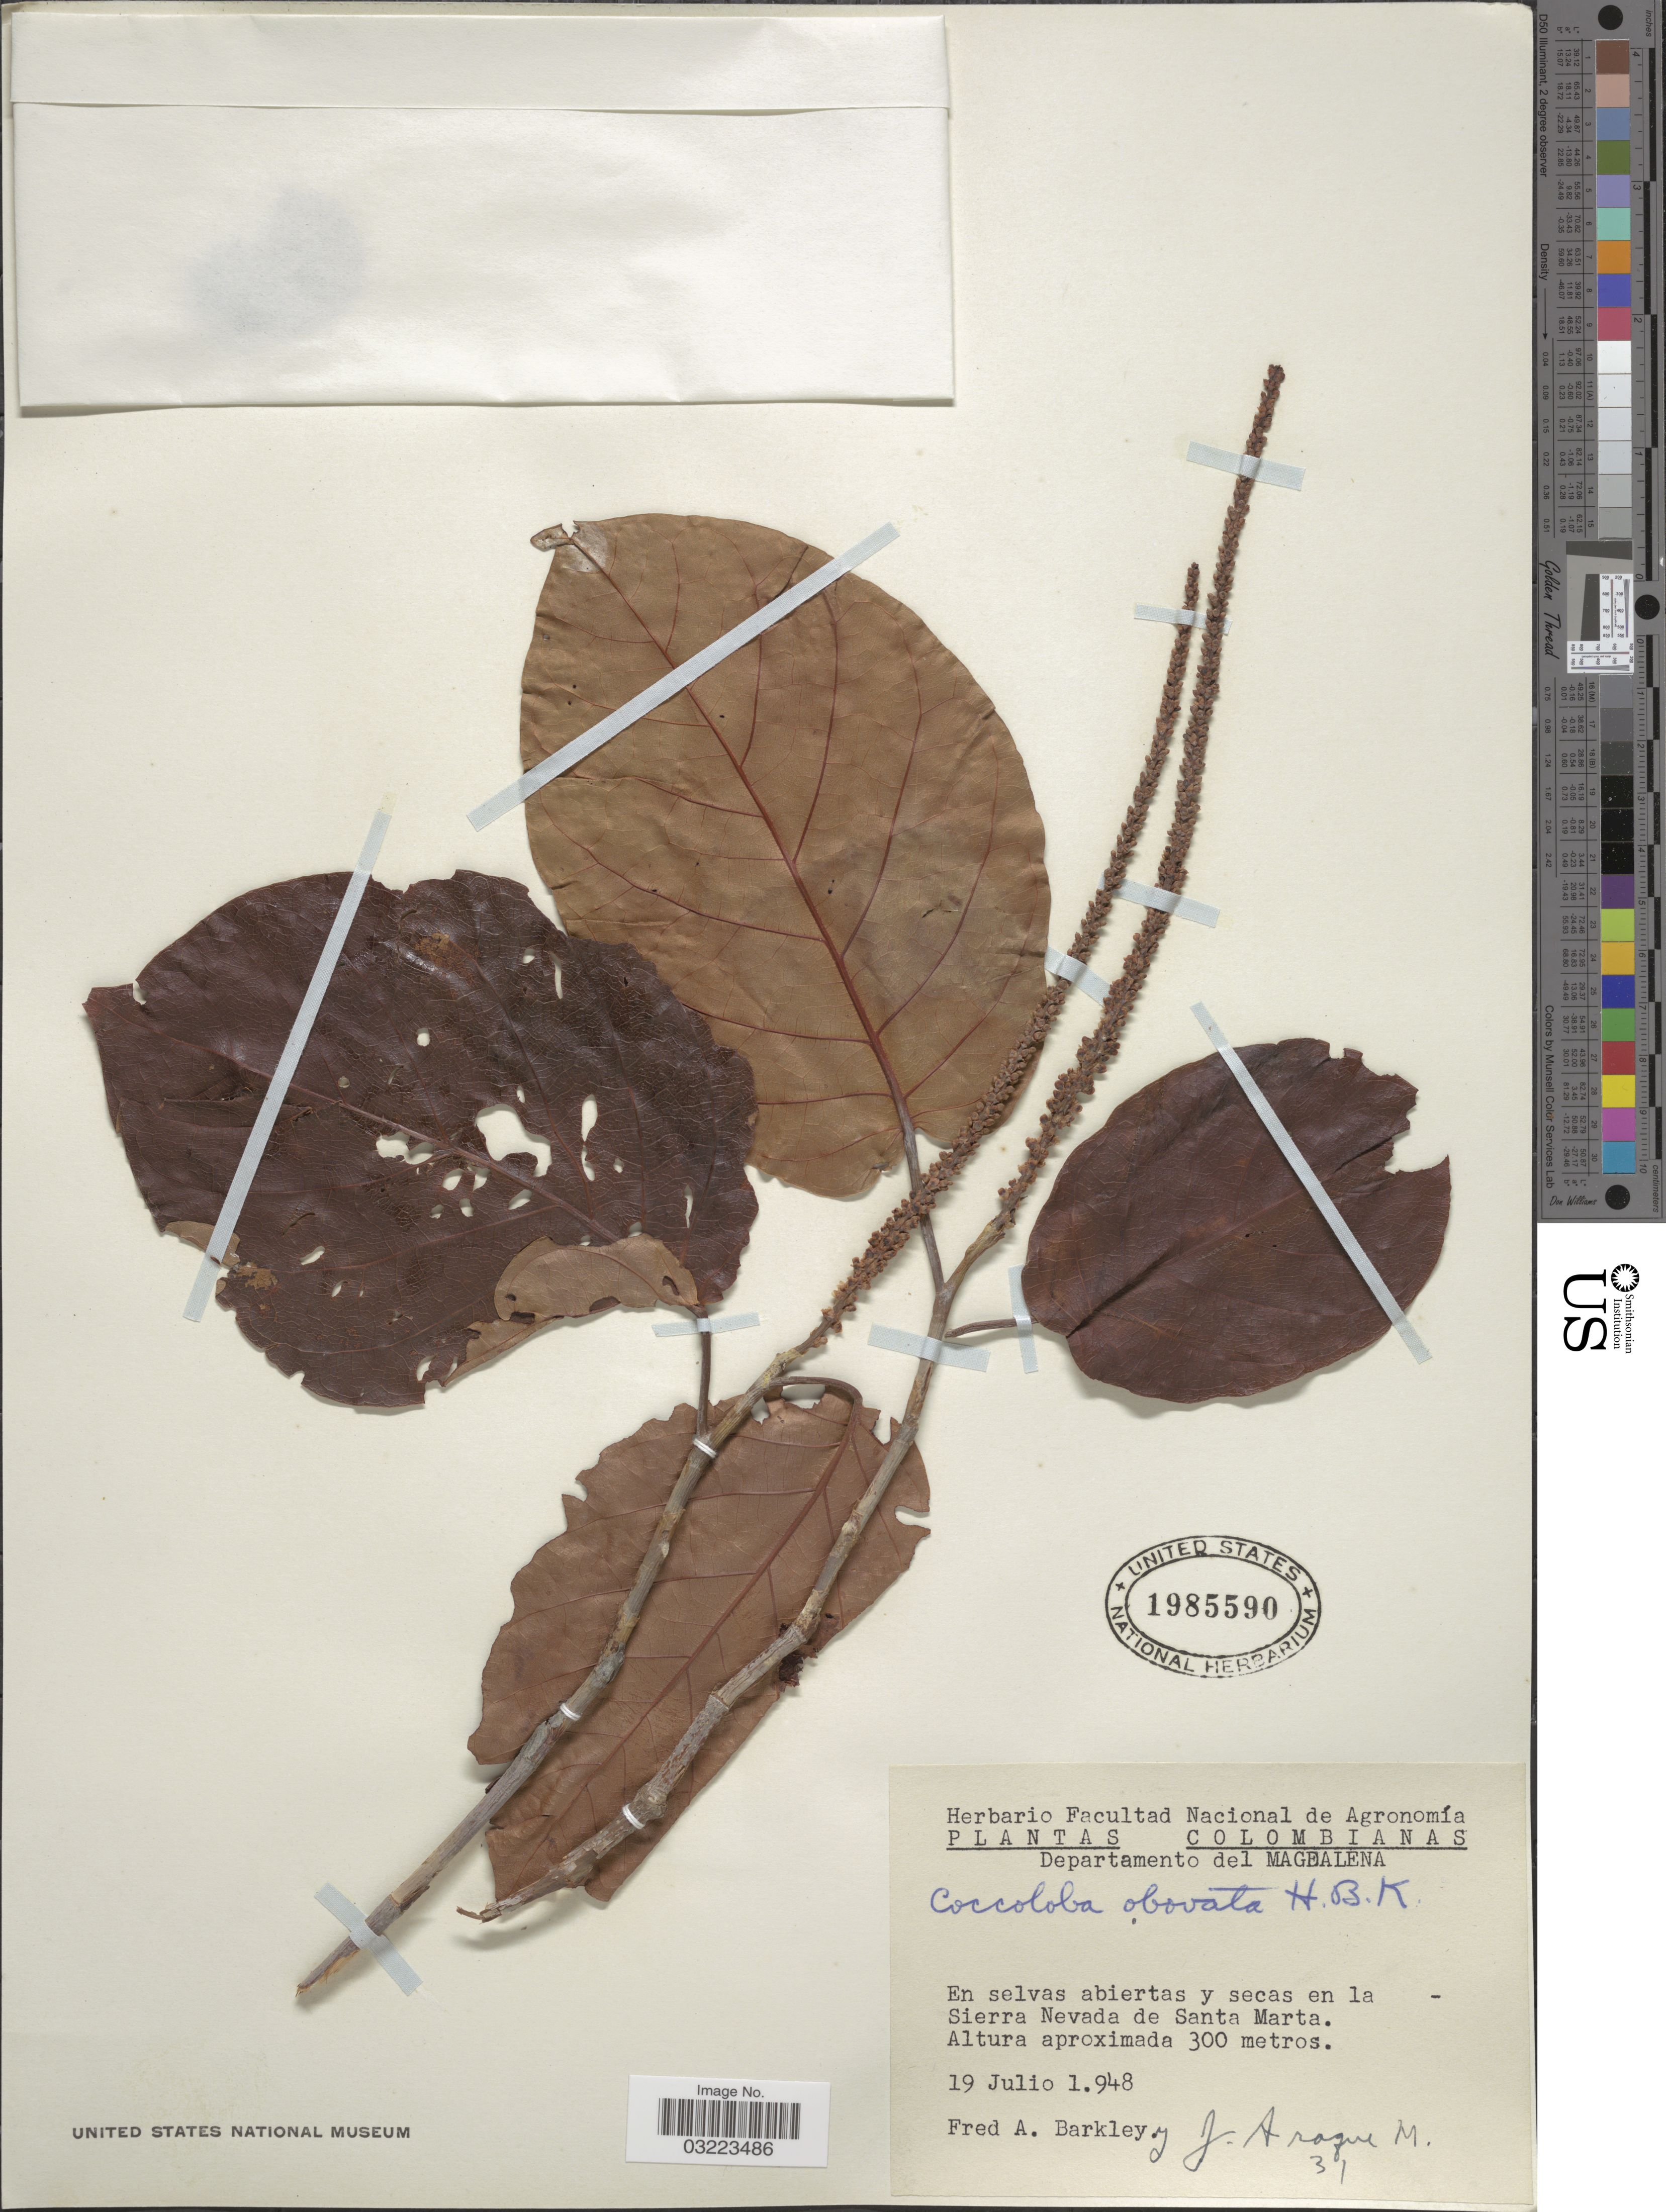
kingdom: Plantae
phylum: Tracheophyta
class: Magnoliopsida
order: Caryophyllales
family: Polygonaceae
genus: Coccoloba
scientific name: Coccoloba obovata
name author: Kunth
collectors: F. A. Barkley & J. Araque Molina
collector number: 31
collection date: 1948-07-19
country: Colombia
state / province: Magdalena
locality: Departamento del Magdalena. En selvas abiertas y secas en la Sierra Nevada de Santa Marta.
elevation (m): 300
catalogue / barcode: US 1985590